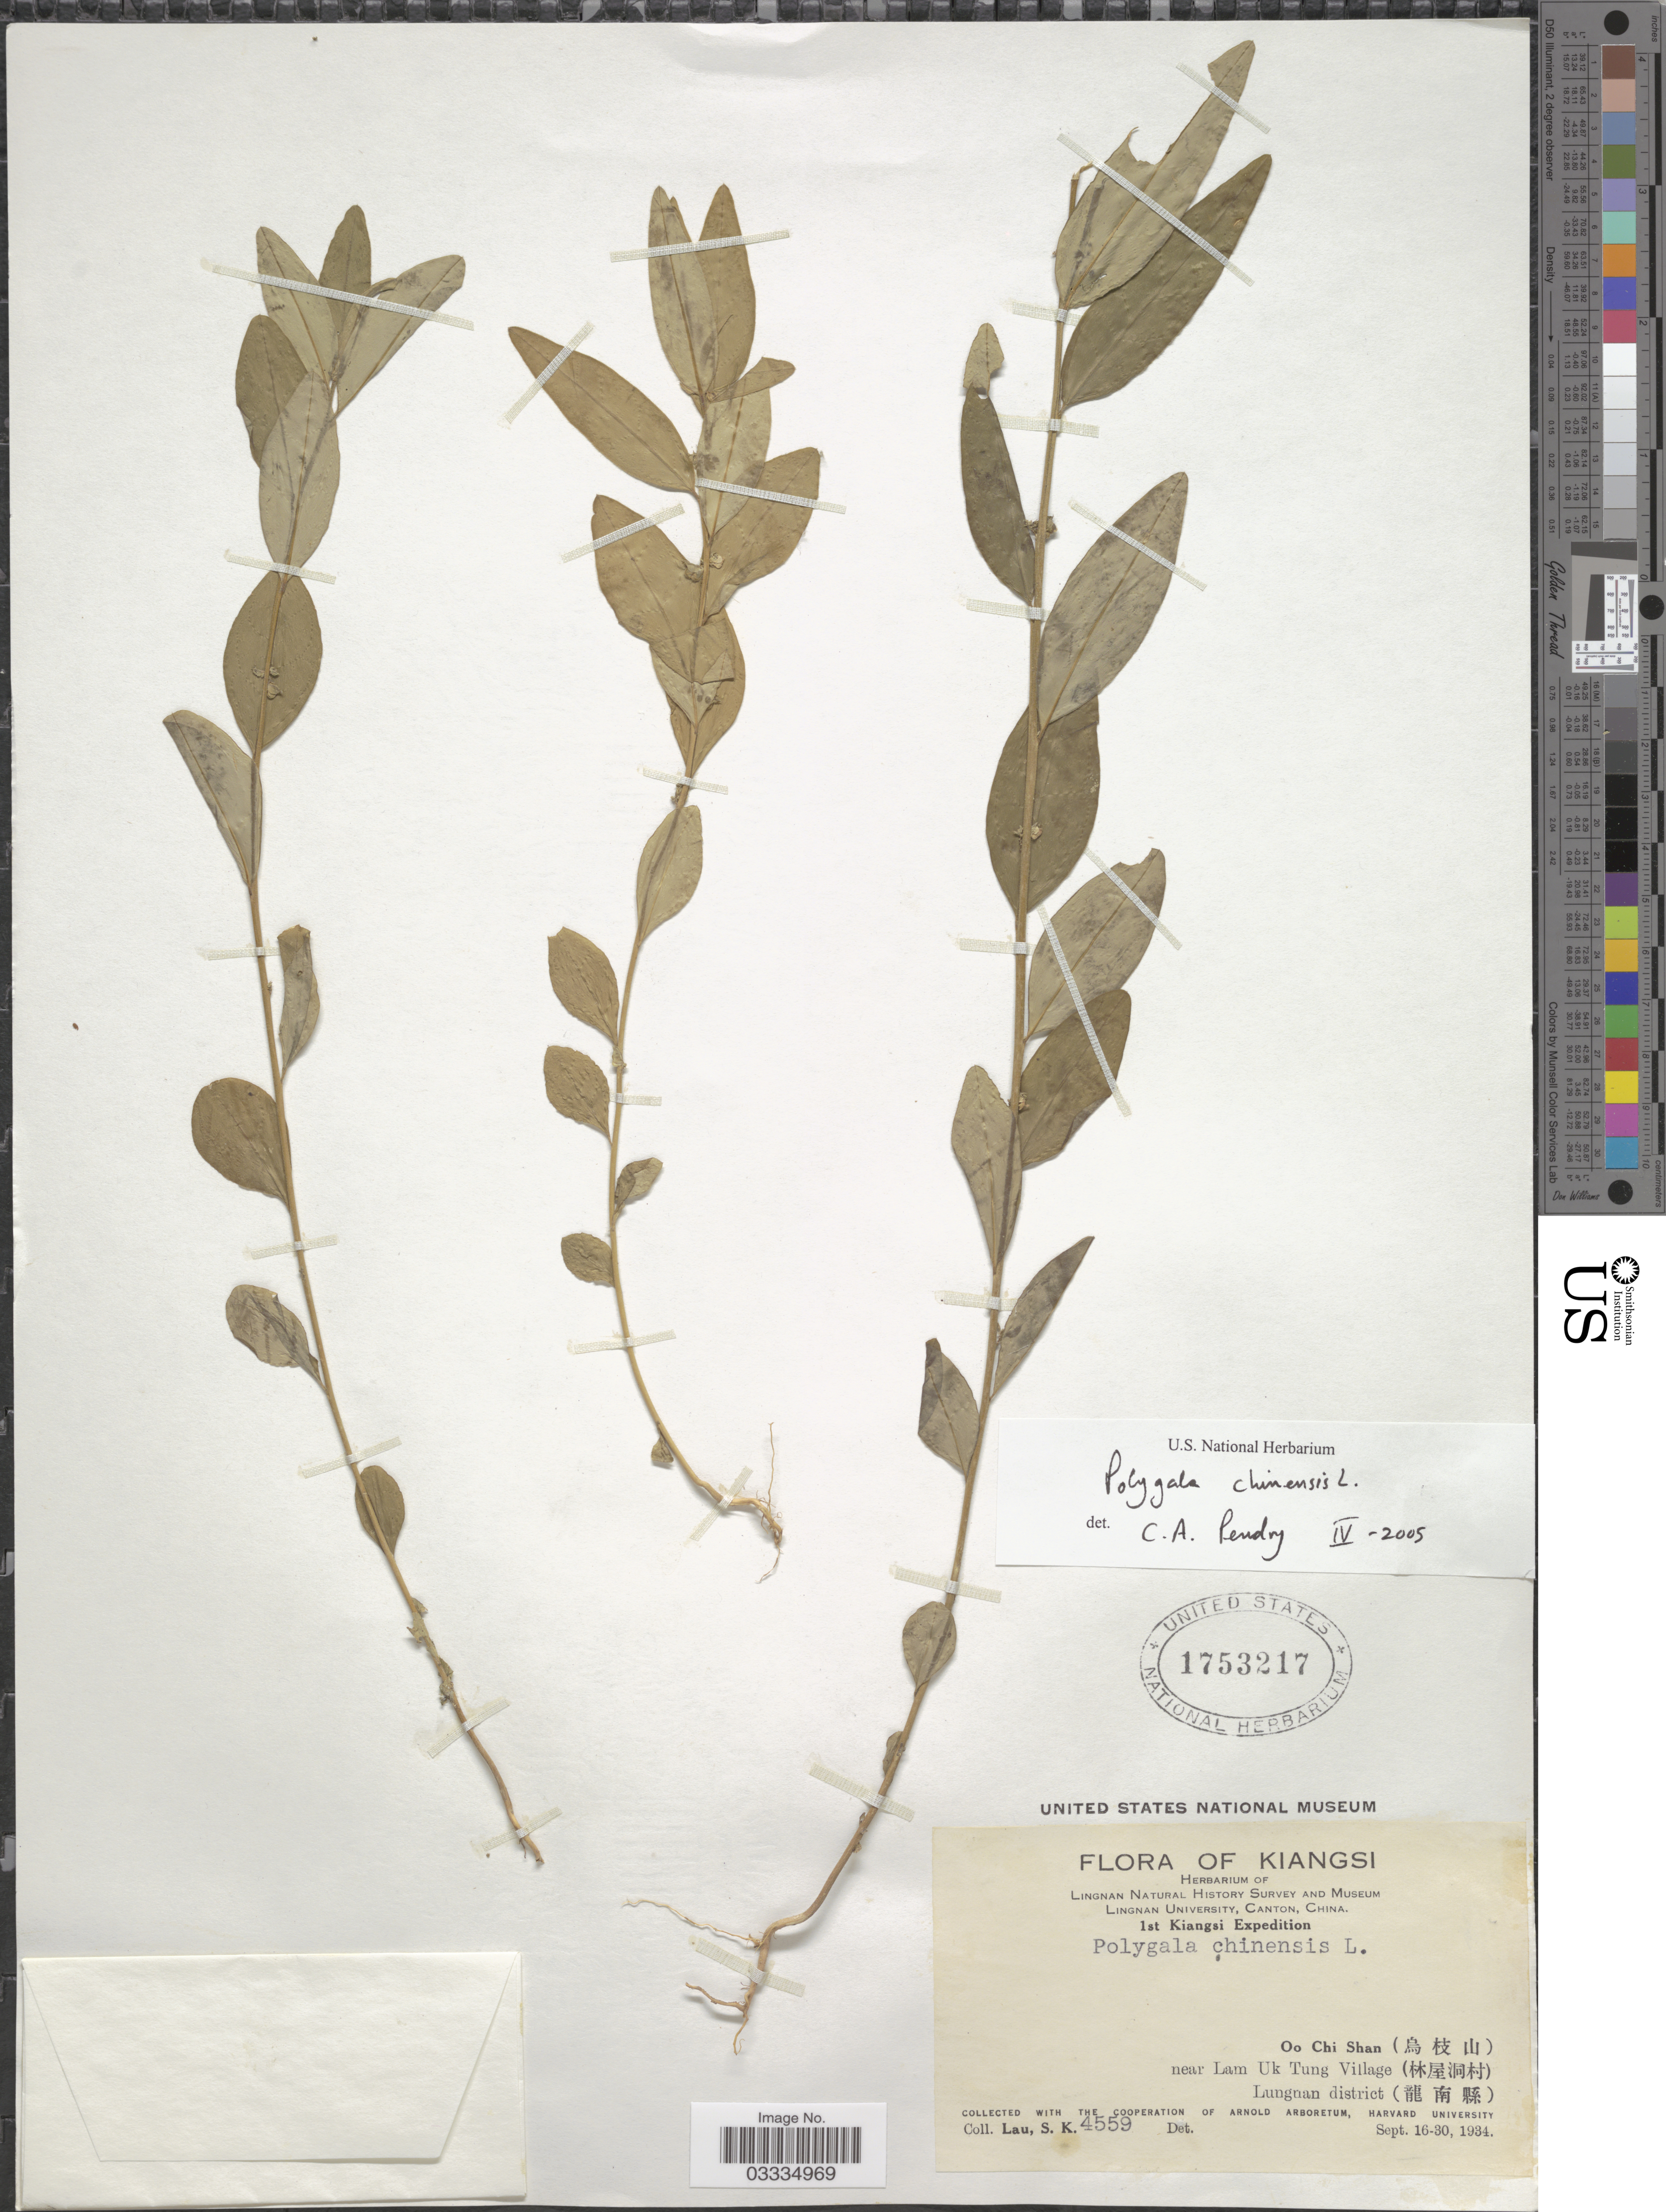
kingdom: Plantae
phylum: Tracheophyta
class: Magnoliopsida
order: Fabales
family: Polygalaceae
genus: Polygala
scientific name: Polygala chinensis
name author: L.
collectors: S. K. Lau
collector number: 4559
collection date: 1934-09-16/1934-09-30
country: China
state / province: Jiangxi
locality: Kiangsi. Oo Chi Shan (X), near Lam Uk Tung Village (X), Lungnan district (X).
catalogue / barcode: US 1753217